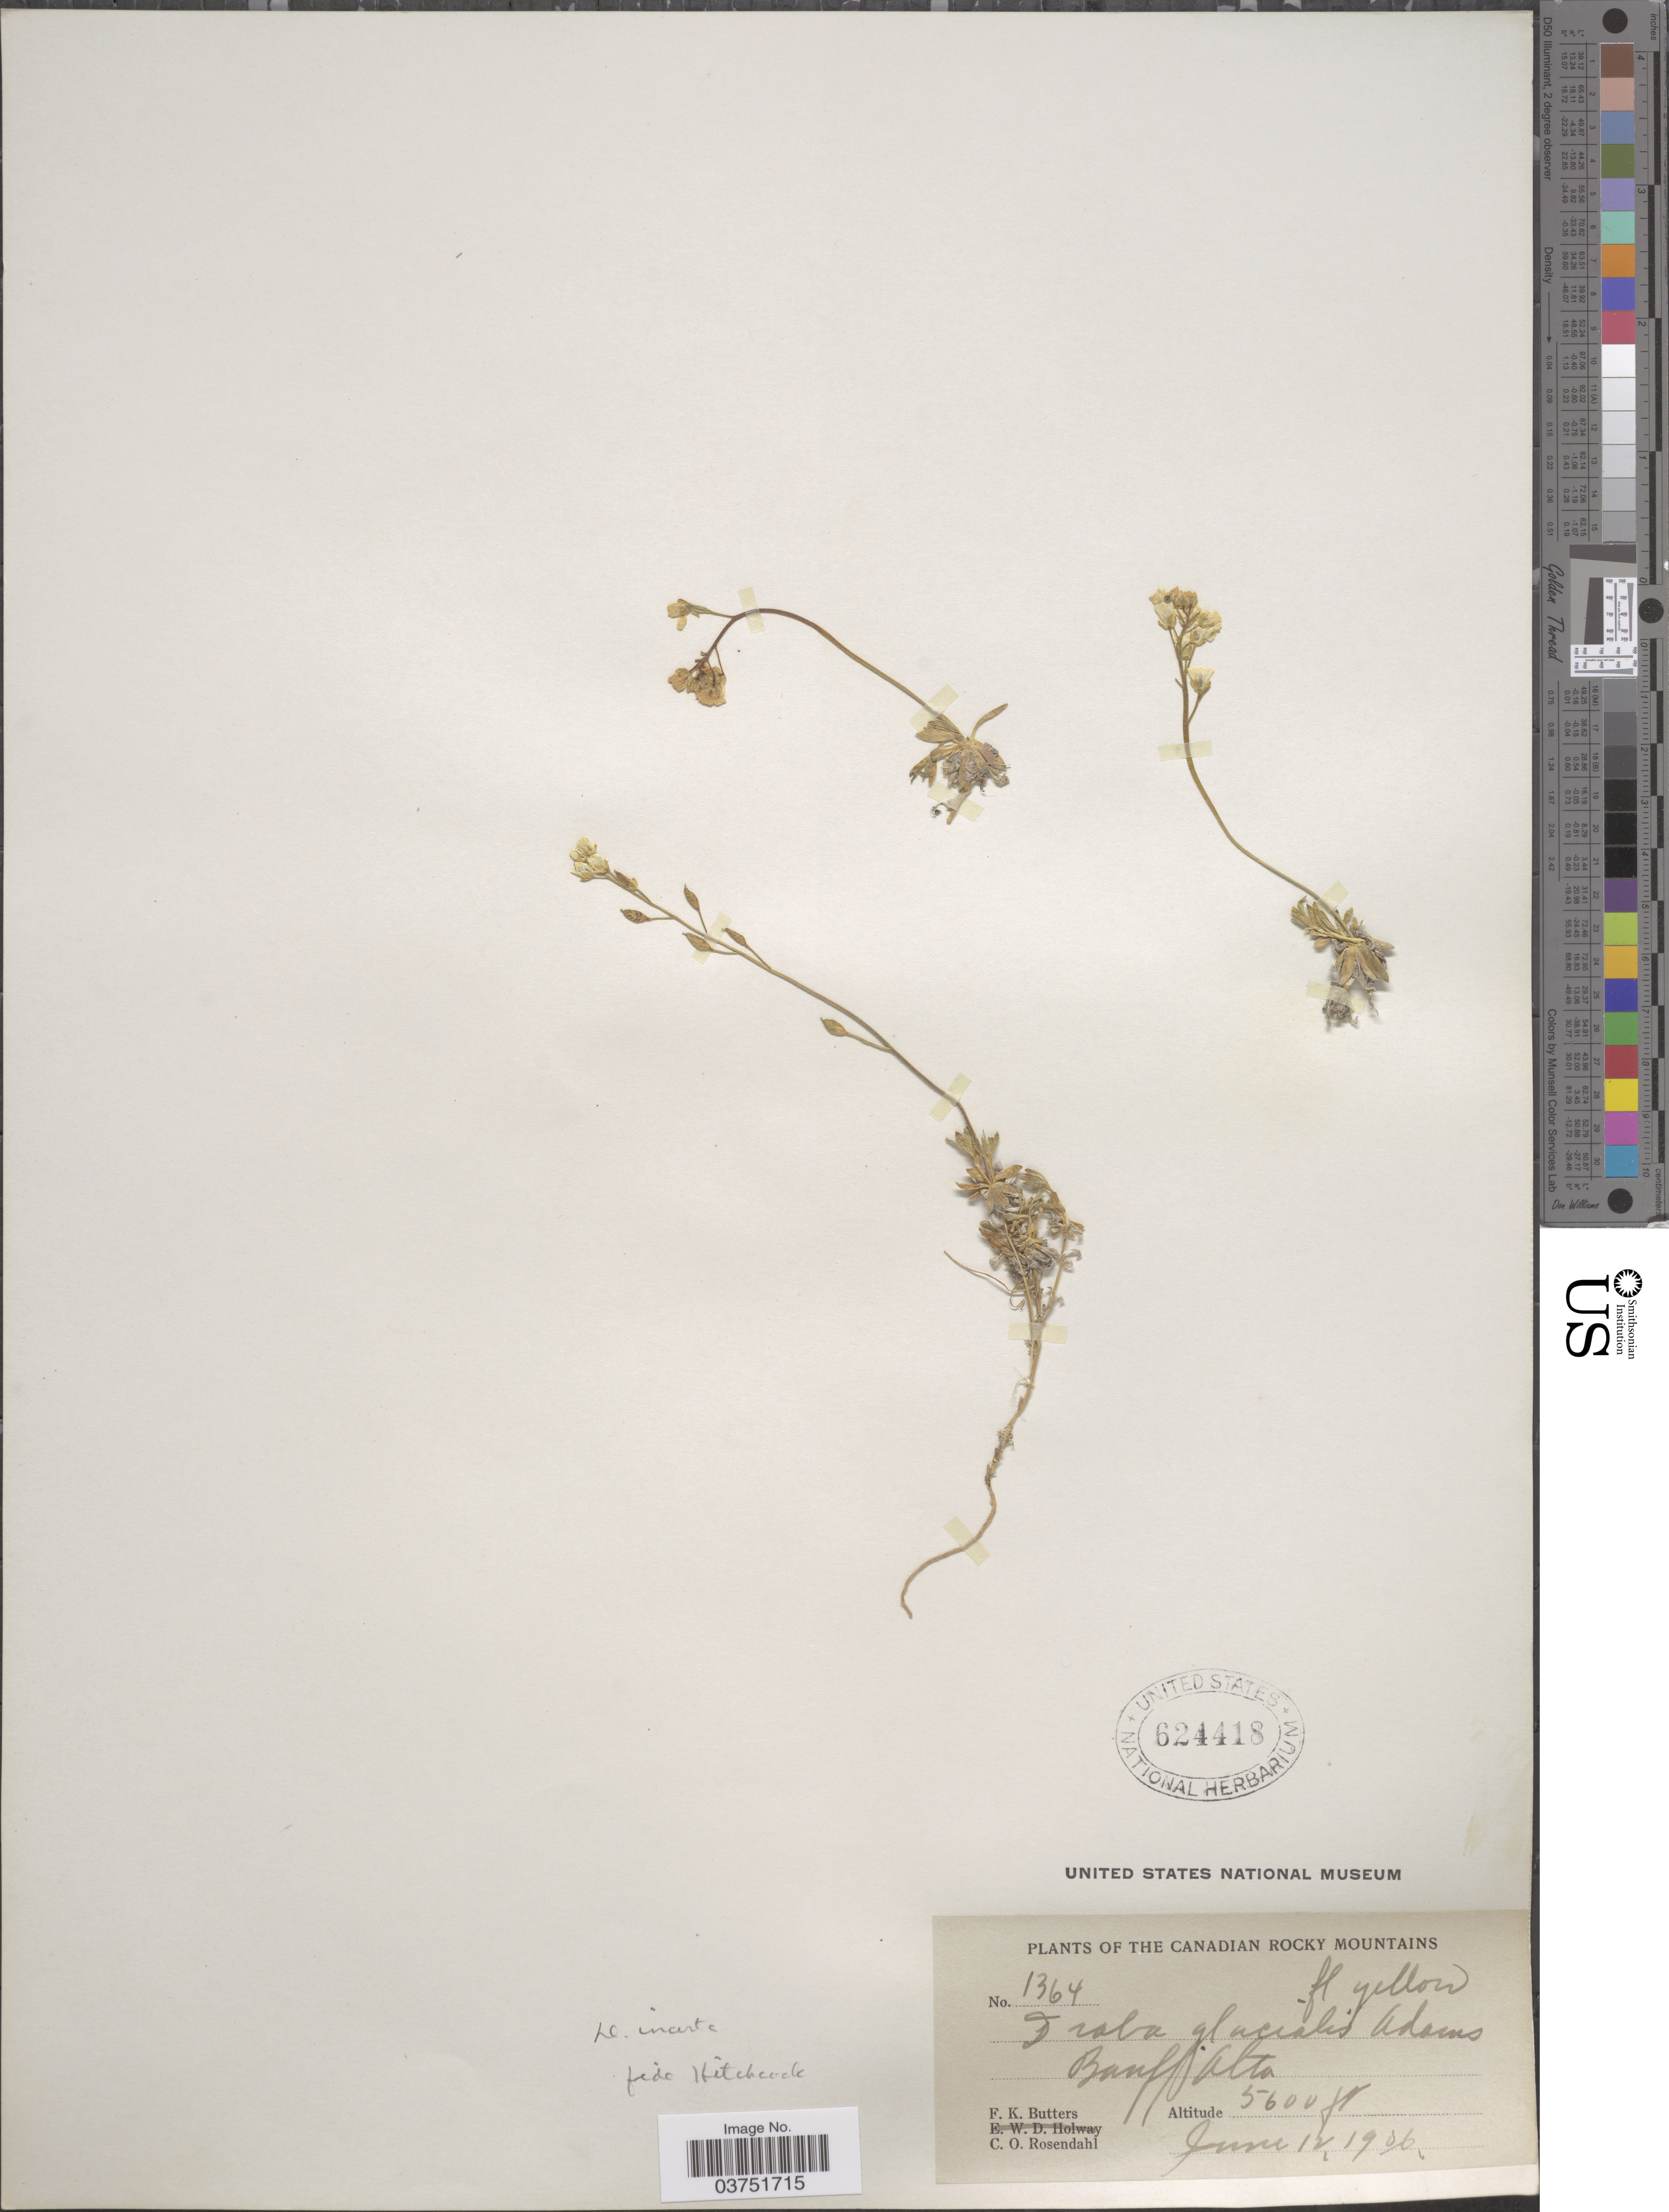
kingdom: Plantae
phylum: Tracheophyta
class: Magnoliopsida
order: Brassicales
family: Brassicaceae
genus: Draba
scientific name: Draba incerta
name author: Payson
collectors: F. K. Butters & C. O. Rosendahl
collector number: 1364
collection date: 1906-06-12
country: Canada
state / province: Alberta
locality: Canadian Rocky Mountains. Banff Alta.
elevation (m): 1707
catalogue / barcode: US 624418